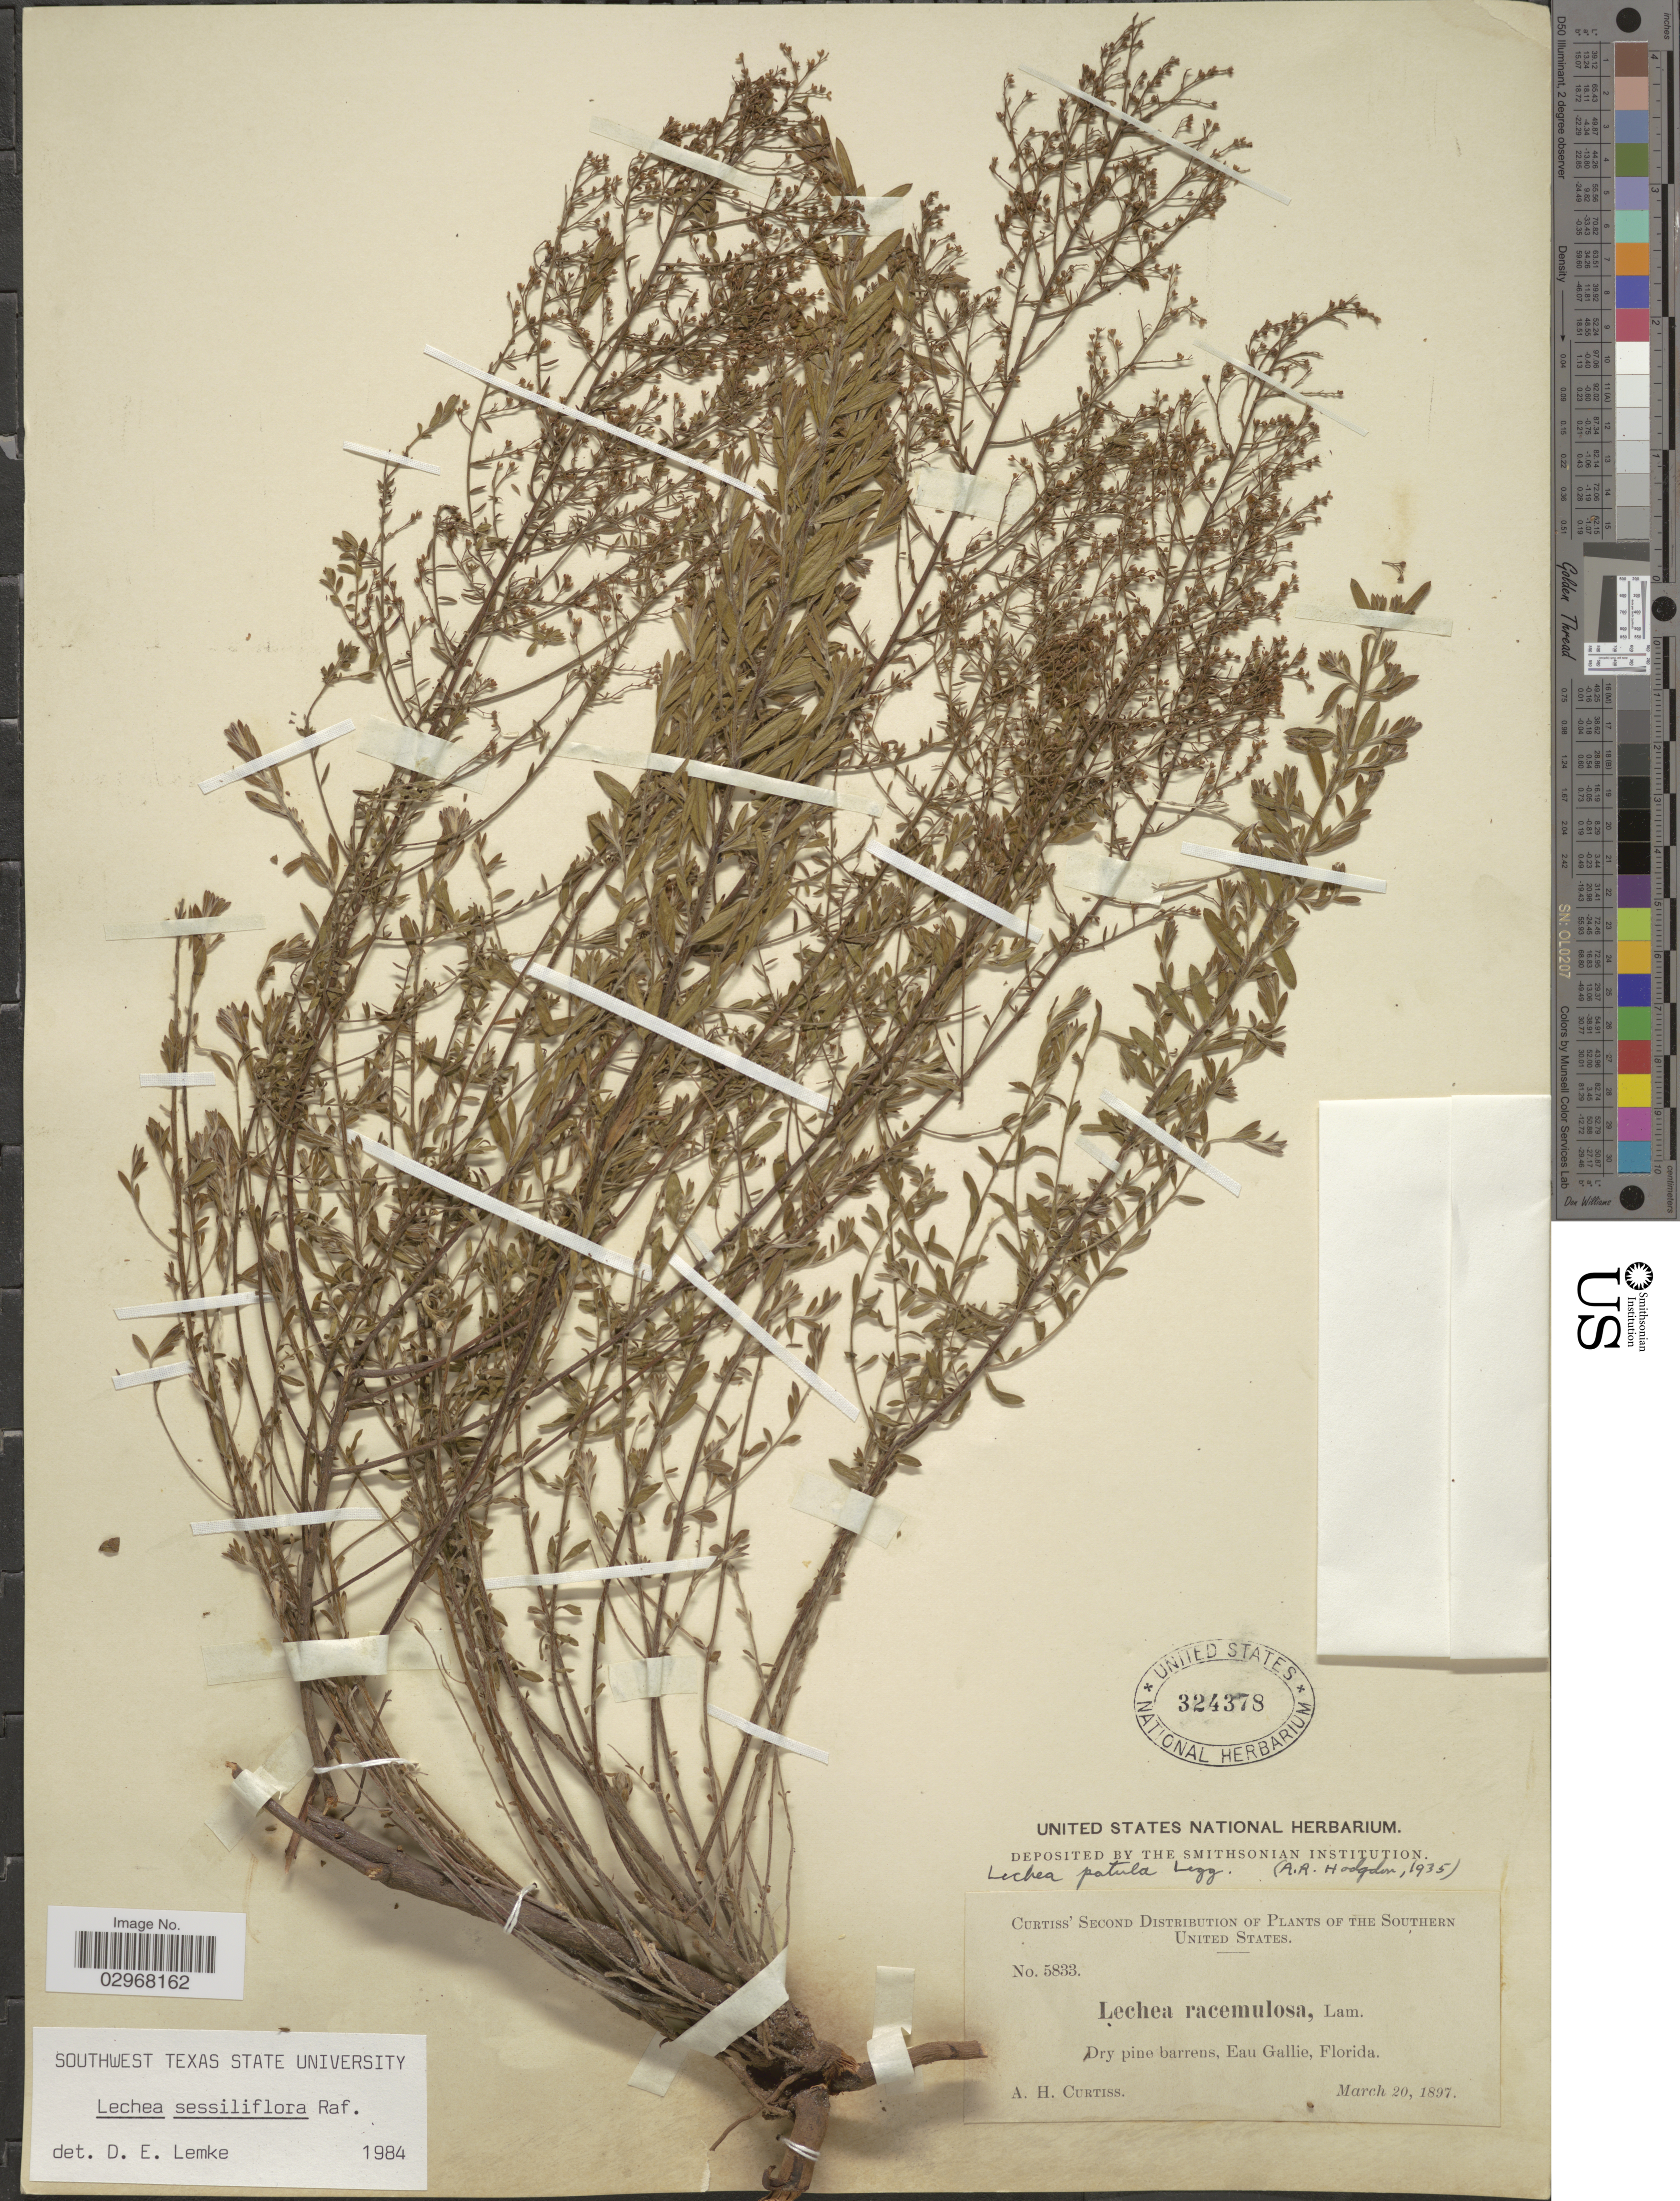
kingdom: Plantae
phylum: Tracheophyta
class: Magnoliopsida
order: Malvales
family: Cistaceae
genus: Lechea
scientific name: Lechea sessiliflora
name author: Raf.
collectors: A. H. Curtiss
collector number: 5833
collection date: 1897-03-20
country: United States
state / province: Florida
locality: Southern United States. Eau Gallie.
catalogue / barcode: US 324378